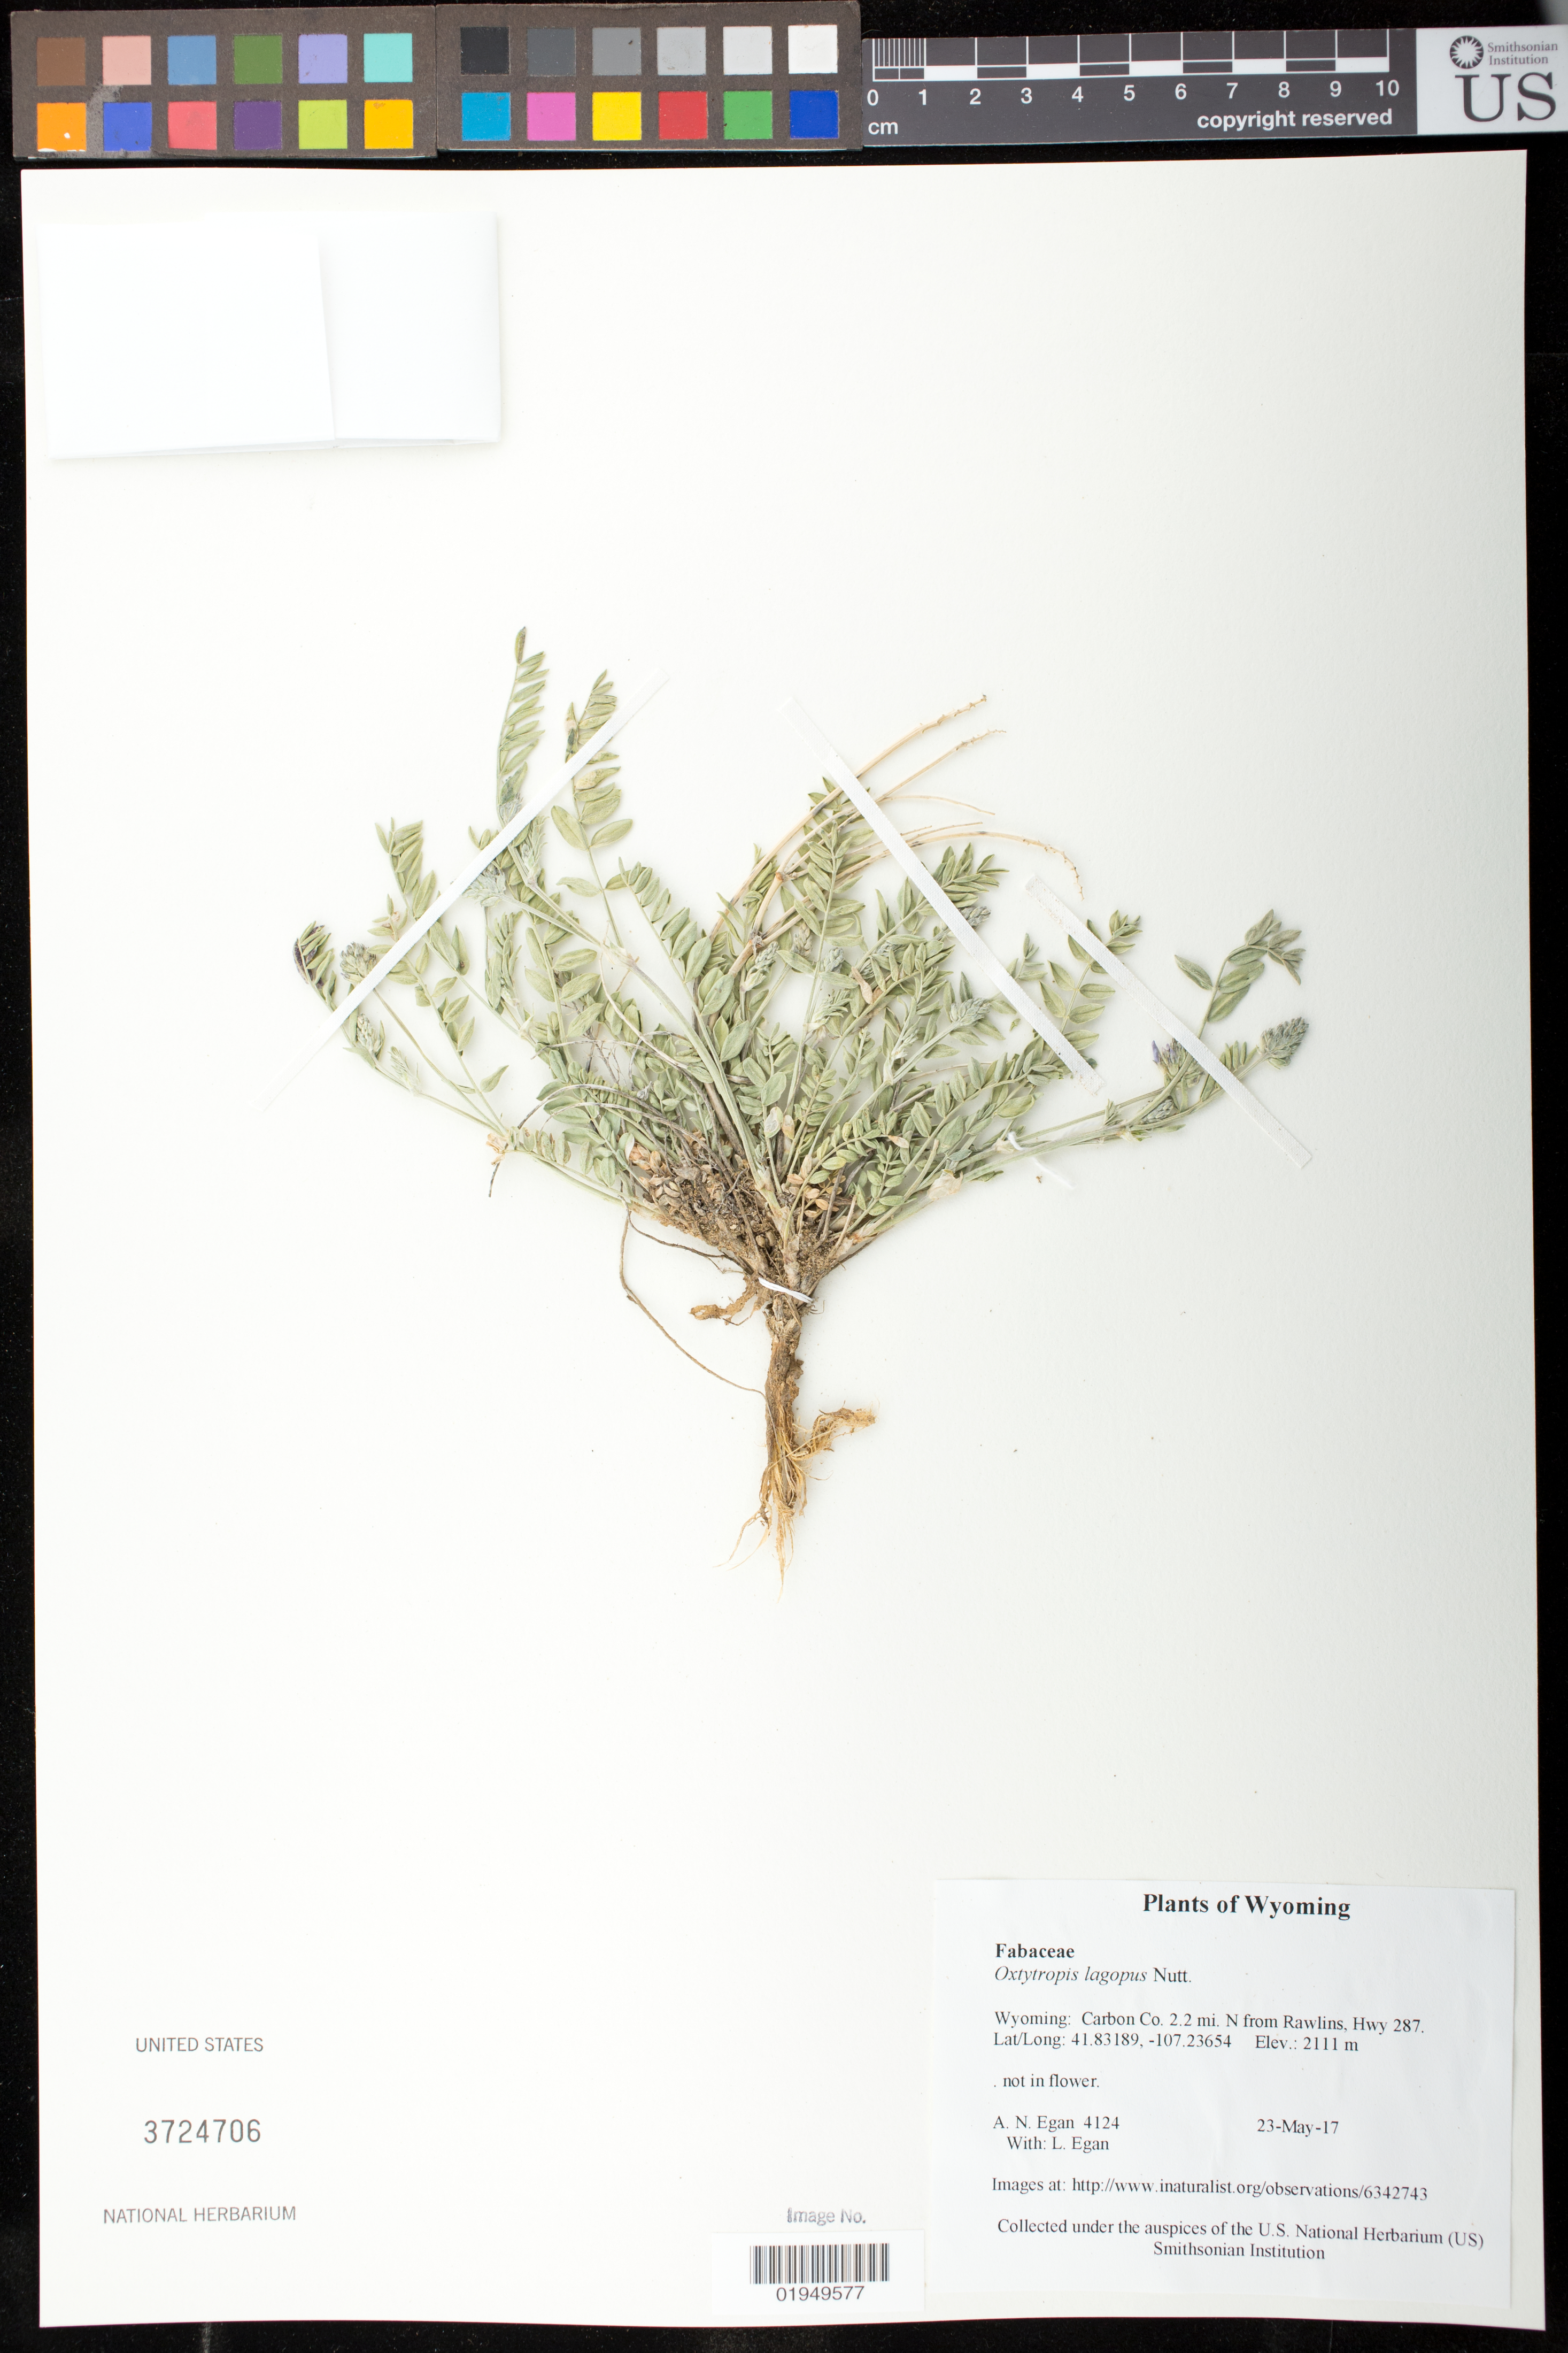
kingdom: Plantae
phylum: Tracheophyta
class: Magnoliopsida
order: Fabales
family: Fabaceae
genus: Oxytropis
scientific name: Oxytropis lagopus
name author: Nutt.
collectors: A. N. Egan & L. Egan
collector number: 4124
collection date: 2017-05-23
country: United States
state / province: Wyoming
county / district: Carbon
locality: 2.2 mi. N from Rawlins, Hwy 287.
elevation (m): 2111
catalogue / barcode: US 3724706